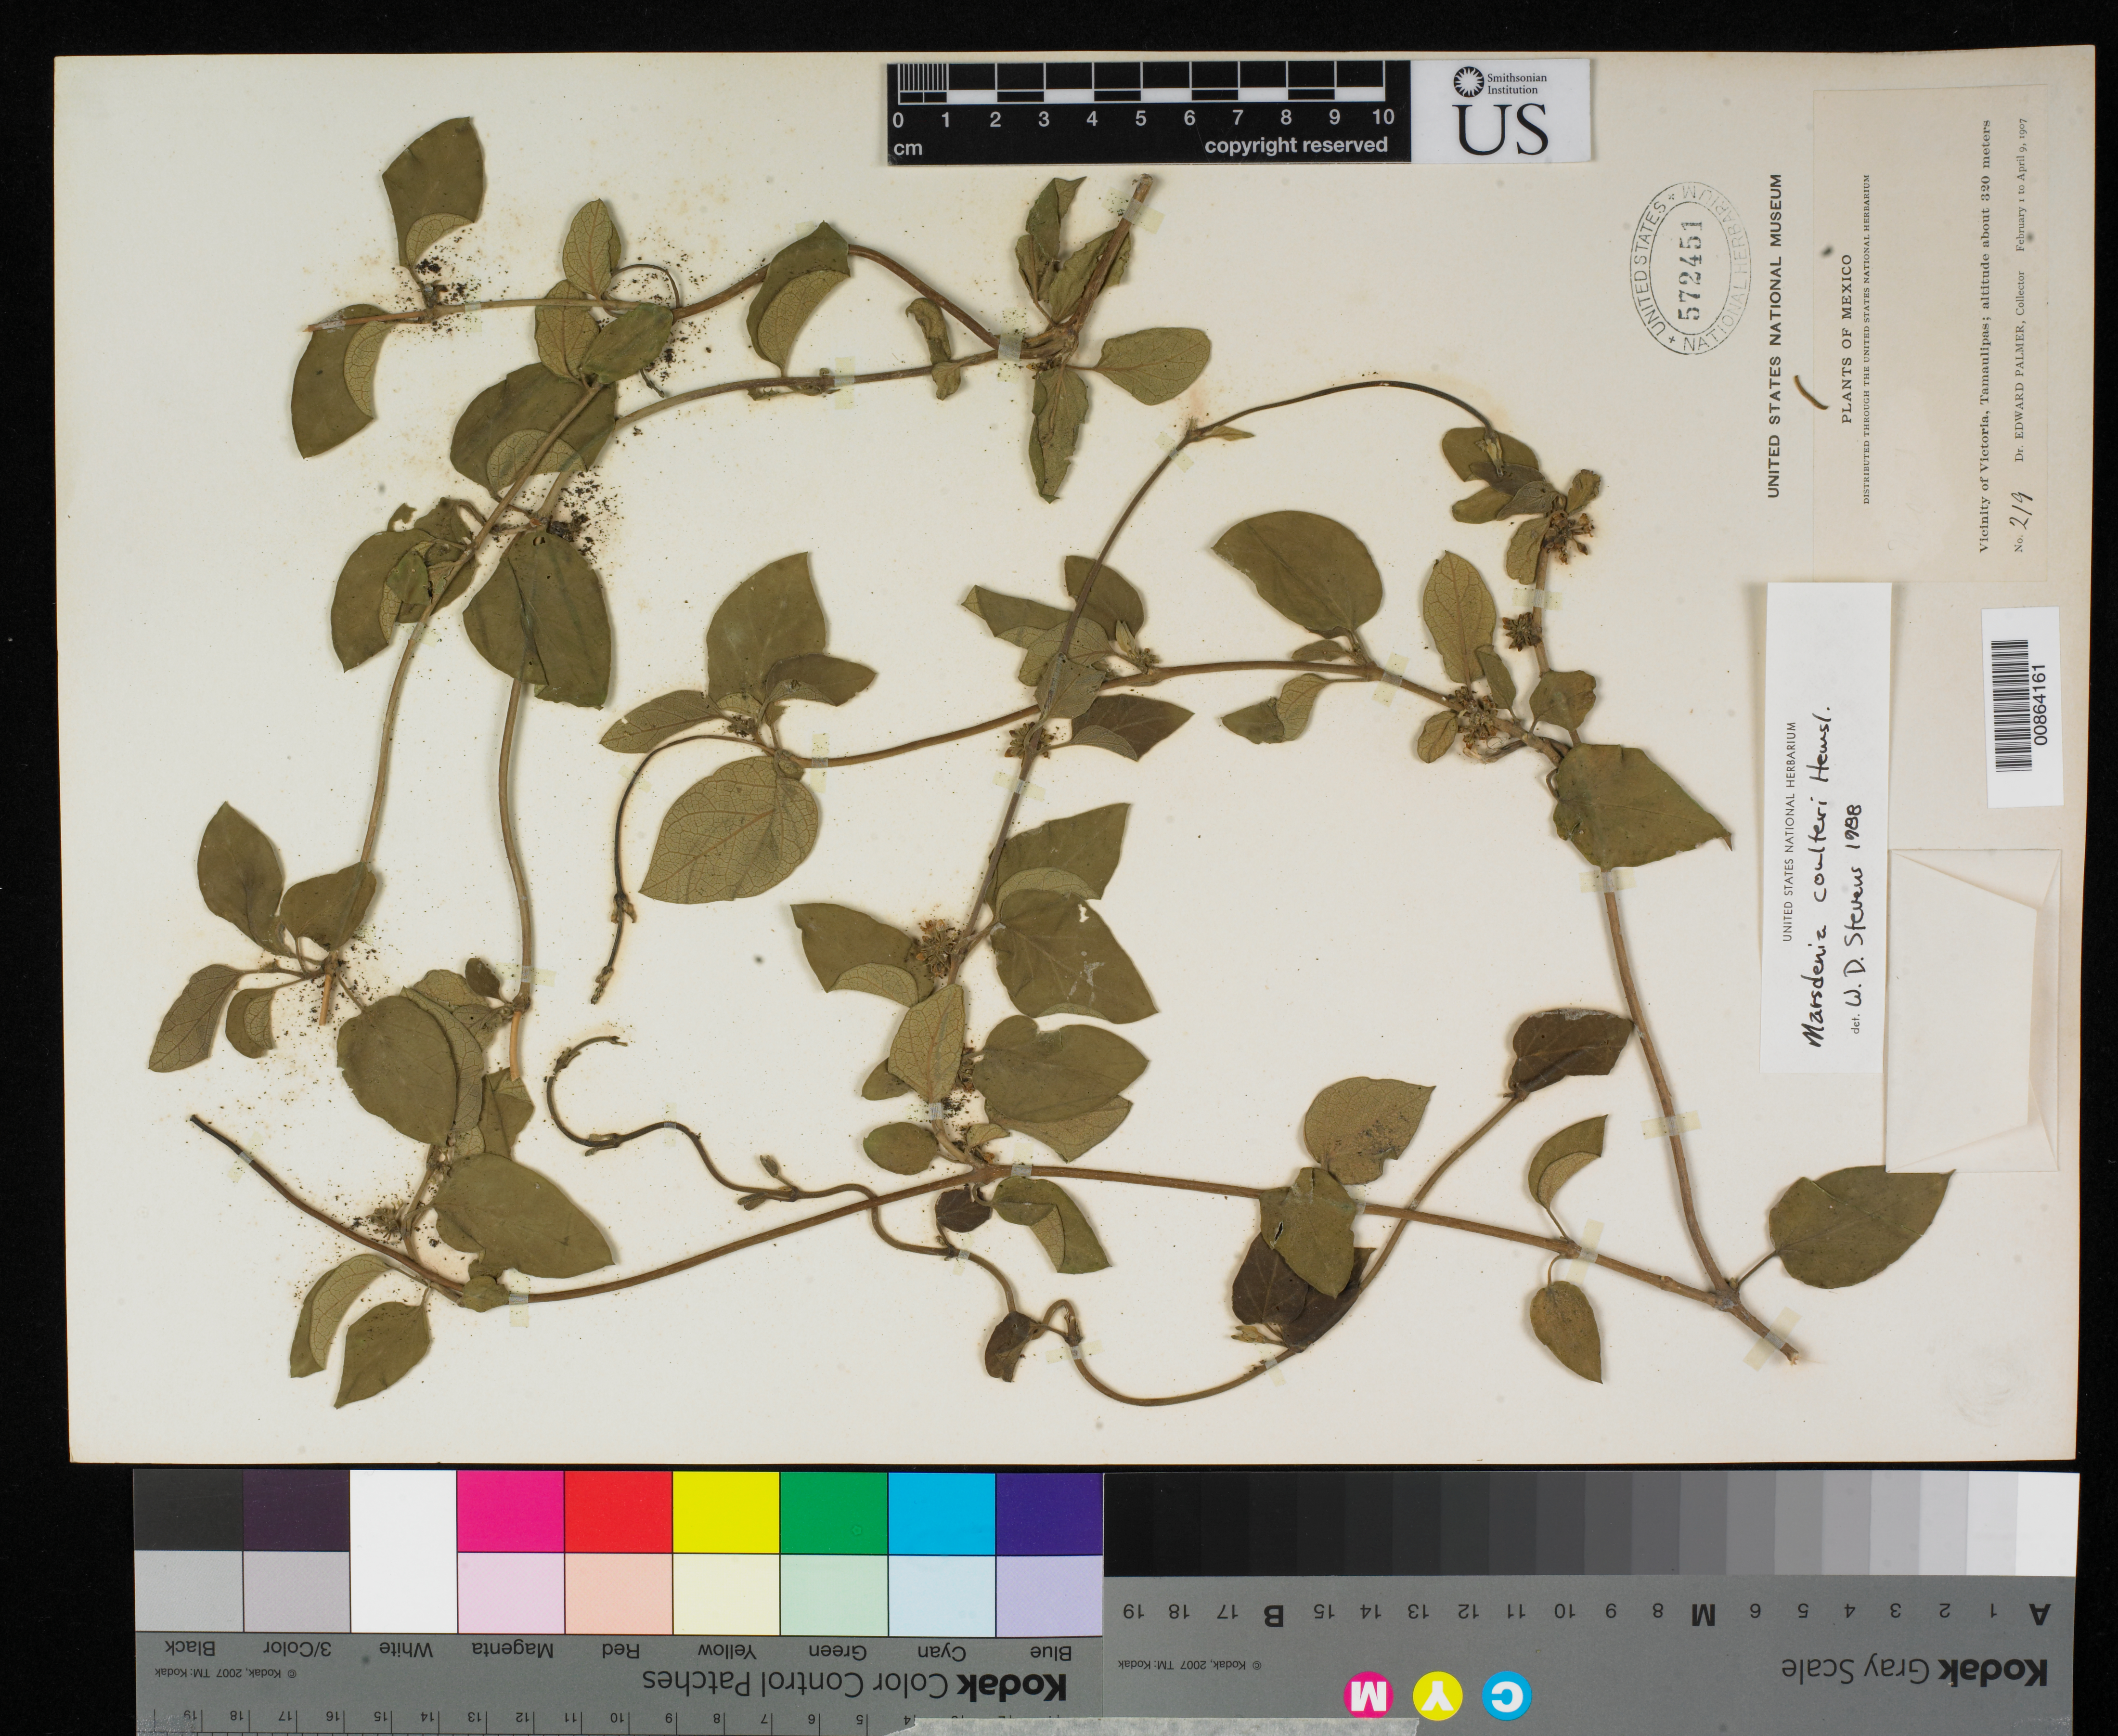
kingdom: Plantae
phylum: Tracheophyta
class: Magnoliopsida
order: Gentianales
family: Apocynaceae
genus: Marsdenia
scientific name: Marsdenia coulteri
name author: Hemsl.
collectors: E. Palmer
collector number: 219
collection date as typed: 01 Feb 1907 to 09 Apr 1907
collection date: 1907-02-01/1907-04-09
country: Mexico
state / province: Tamaulipas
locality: Vicinity of Victoria.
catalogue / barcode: US 572451